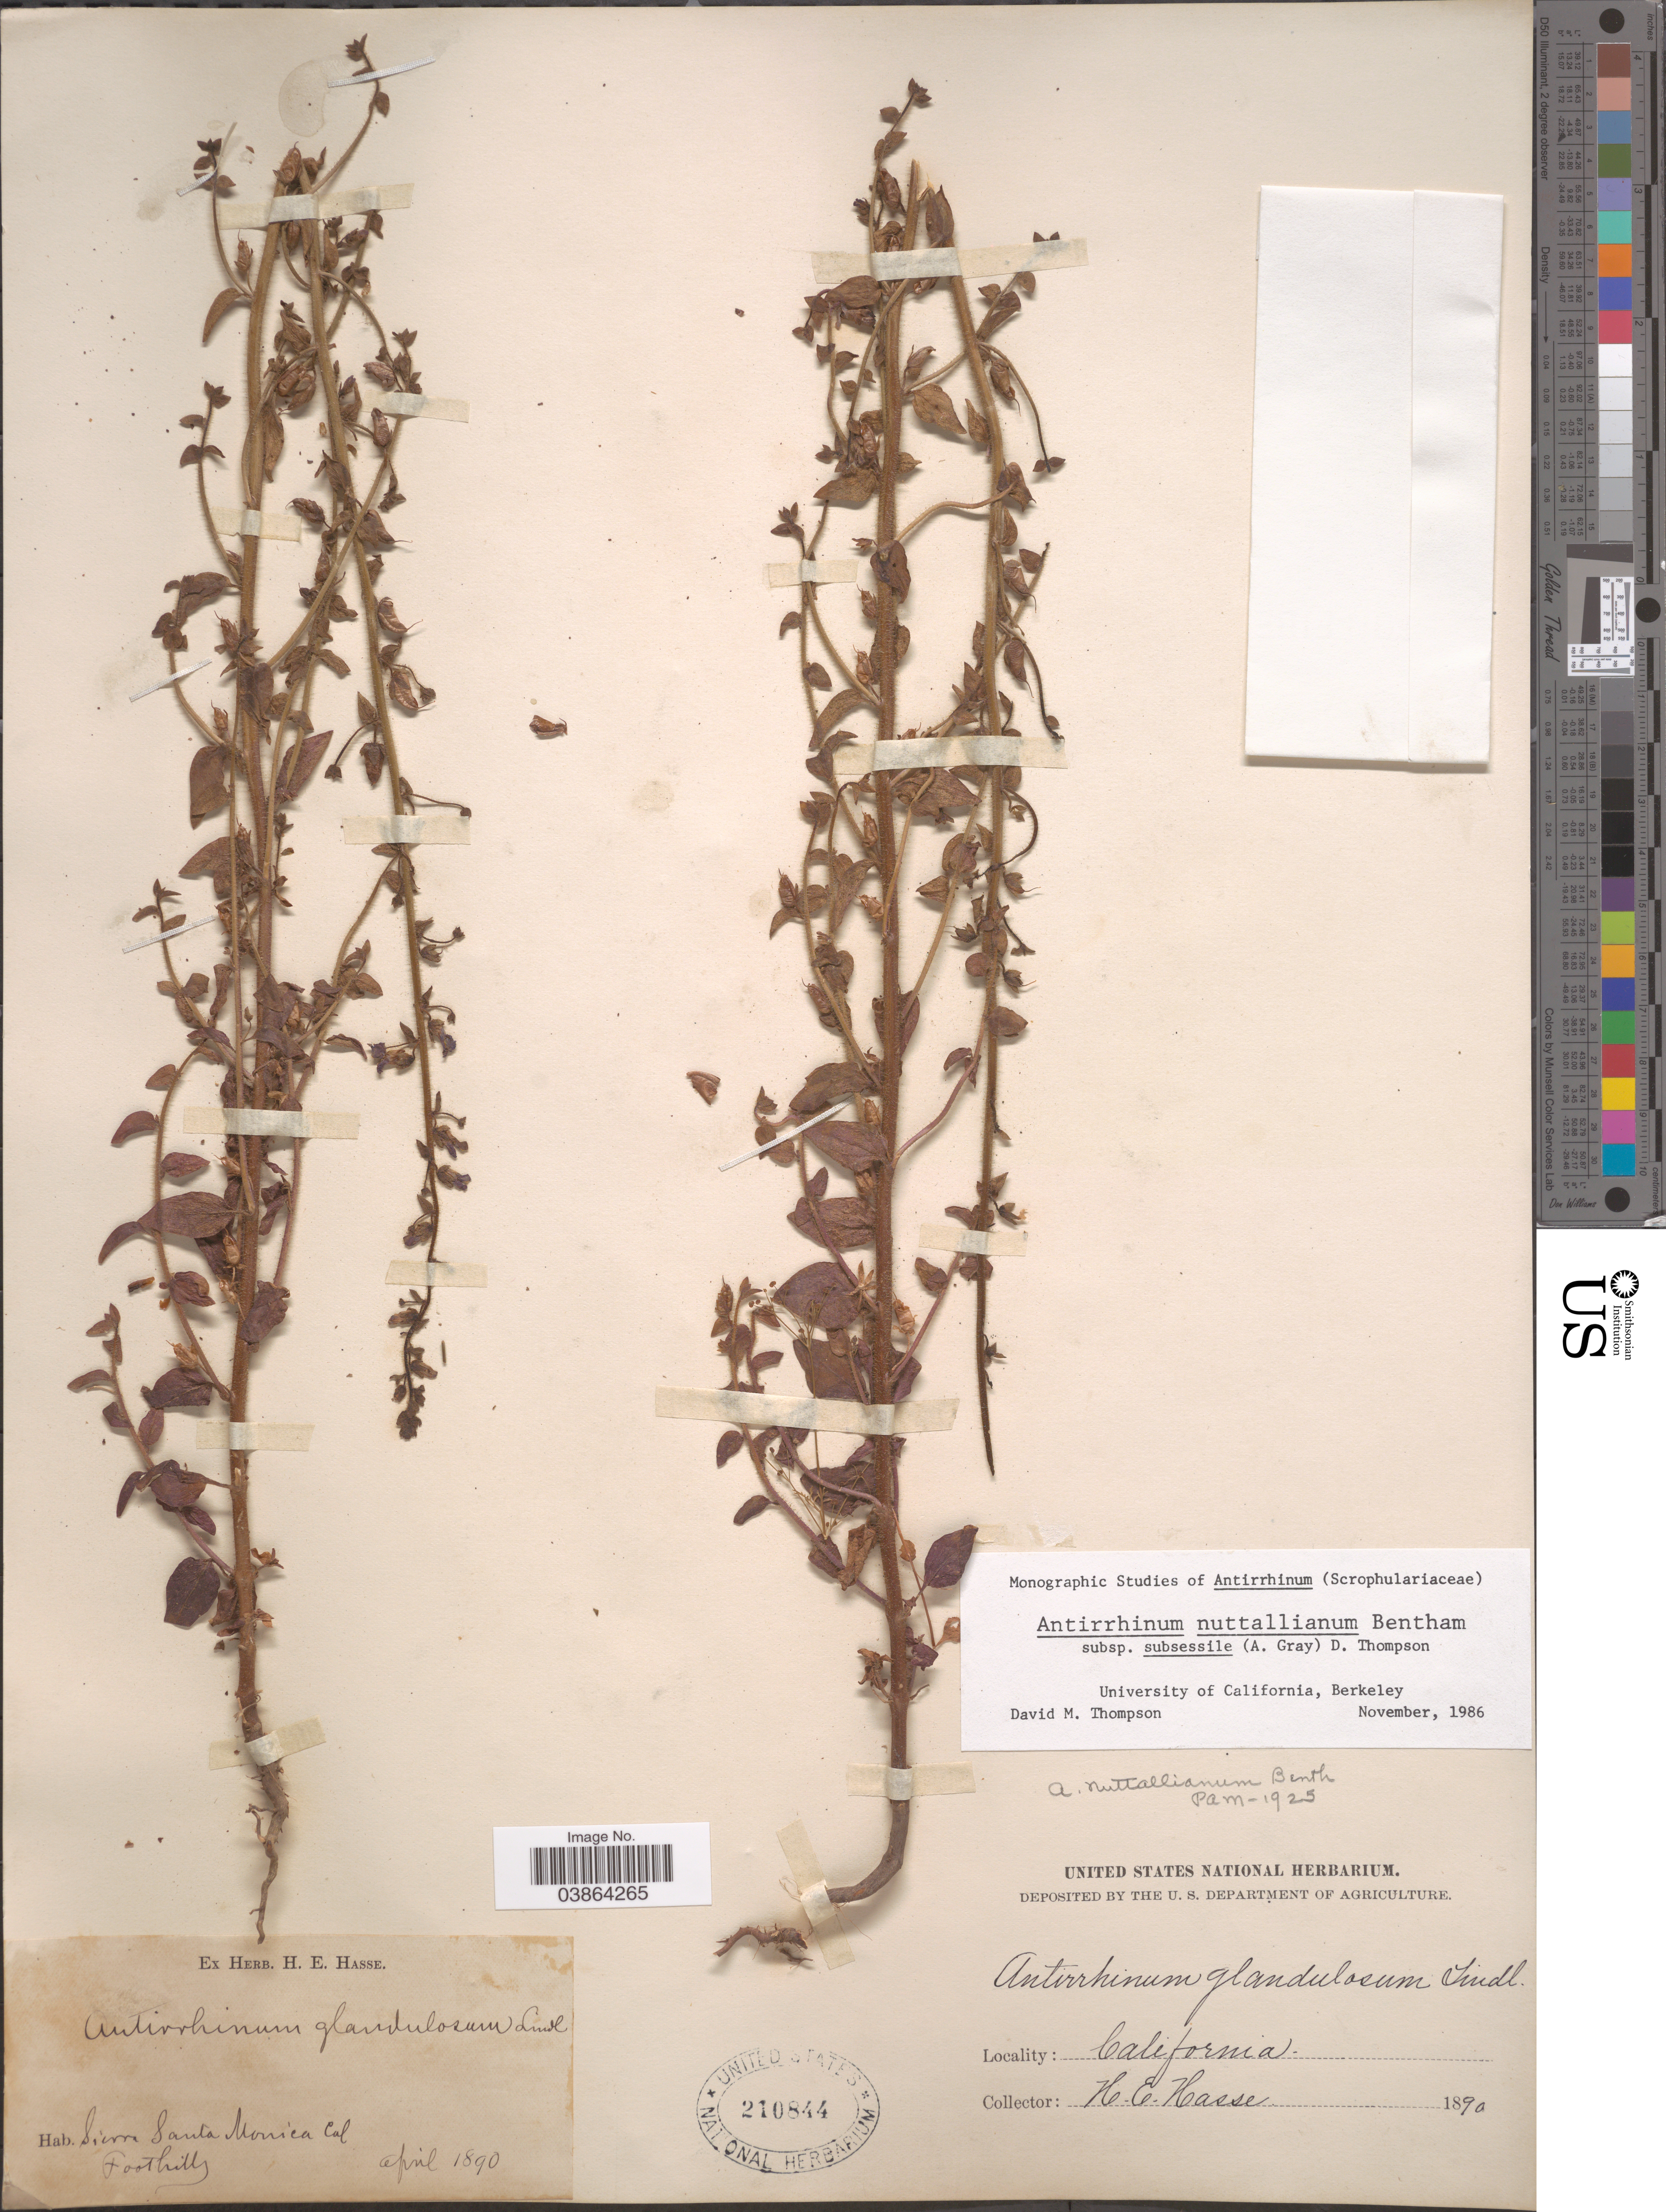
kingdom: Plantae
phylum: Tracheophyta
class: Magnoliopsida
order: Lamiales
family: Plantaginaceae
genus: Sairocarpus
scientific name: Sairocarpus nuttallianus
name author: (Benth.) D.A. Sutton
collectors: H. E. Hasse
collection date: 1890-04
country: United States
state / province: California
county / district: Los Angeles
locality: Sierra Santa Monica. Foothills.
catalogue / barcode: US 210844